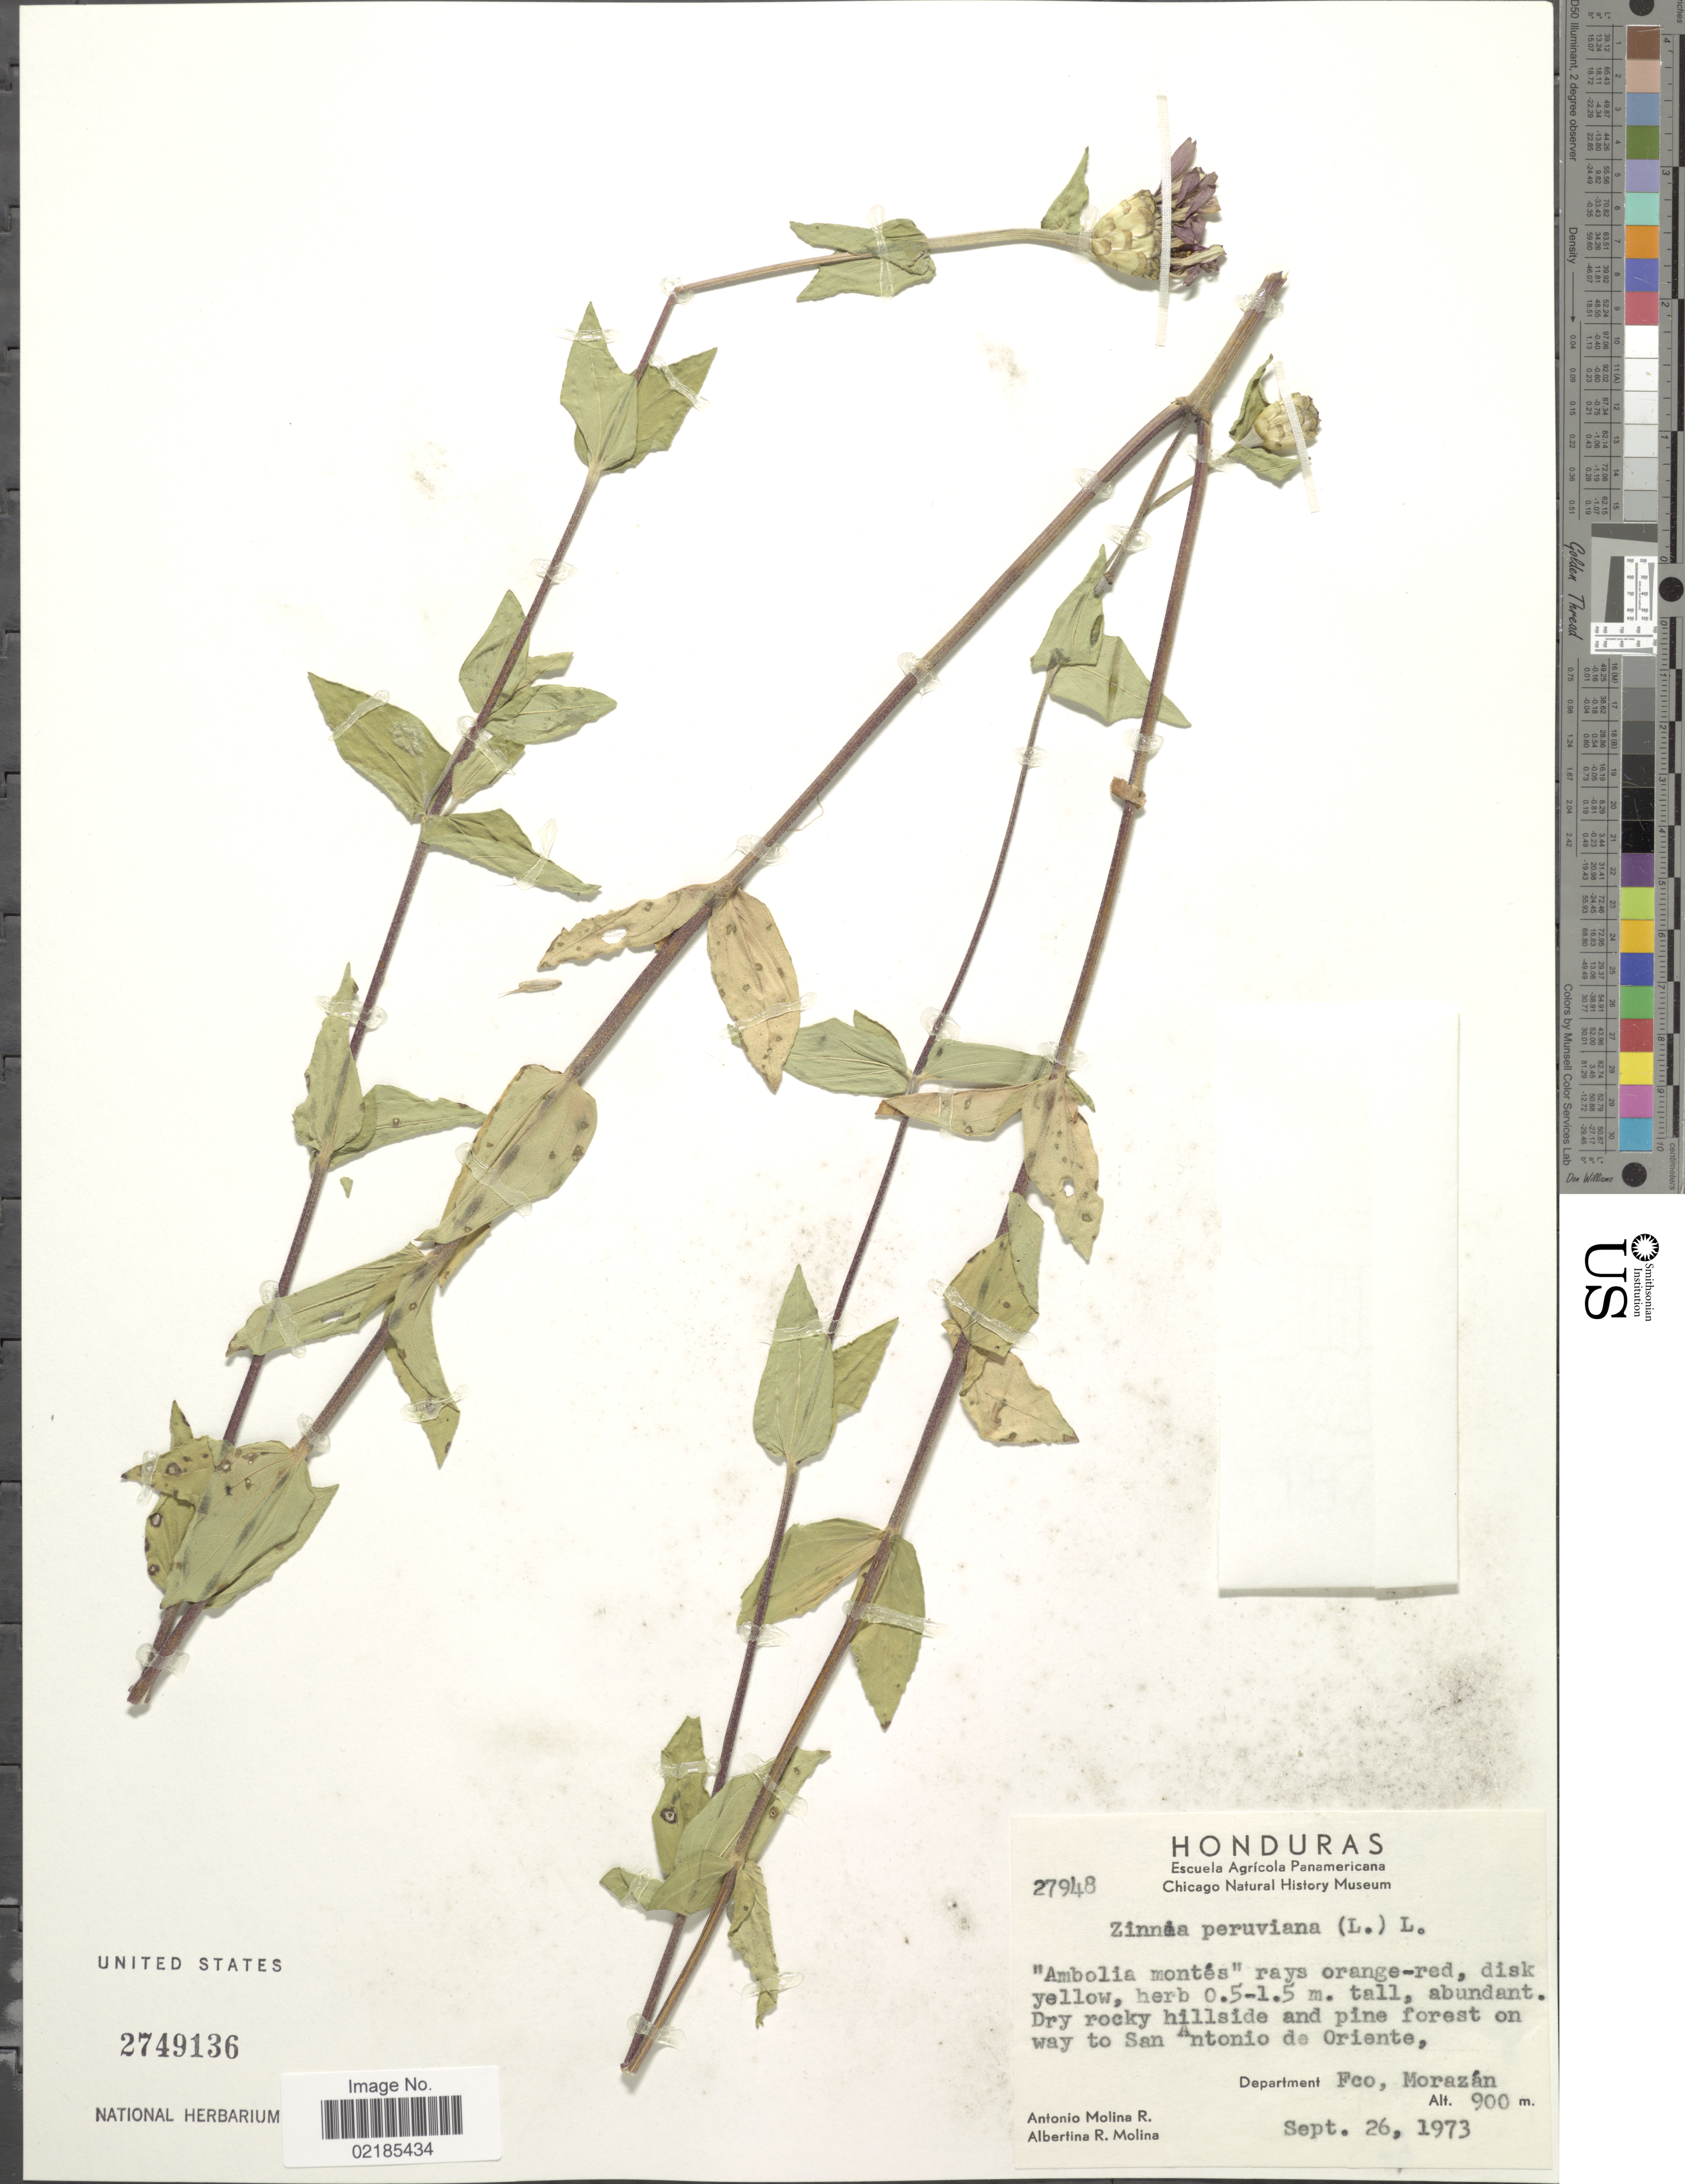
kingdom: Plantae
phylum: Tracheophyta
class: Magnoliopsida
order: Asterales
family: Asteraceae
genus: Zinnia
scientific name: Zinnia peruviana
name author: (L.) L.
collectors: A. Molina R. & A. R. Molina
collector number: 27948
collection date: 1973-09-26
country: Honduras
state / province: Fco. Morazán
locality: On way to San Antonio de Oriente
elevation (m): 900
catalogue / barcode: US 2749136